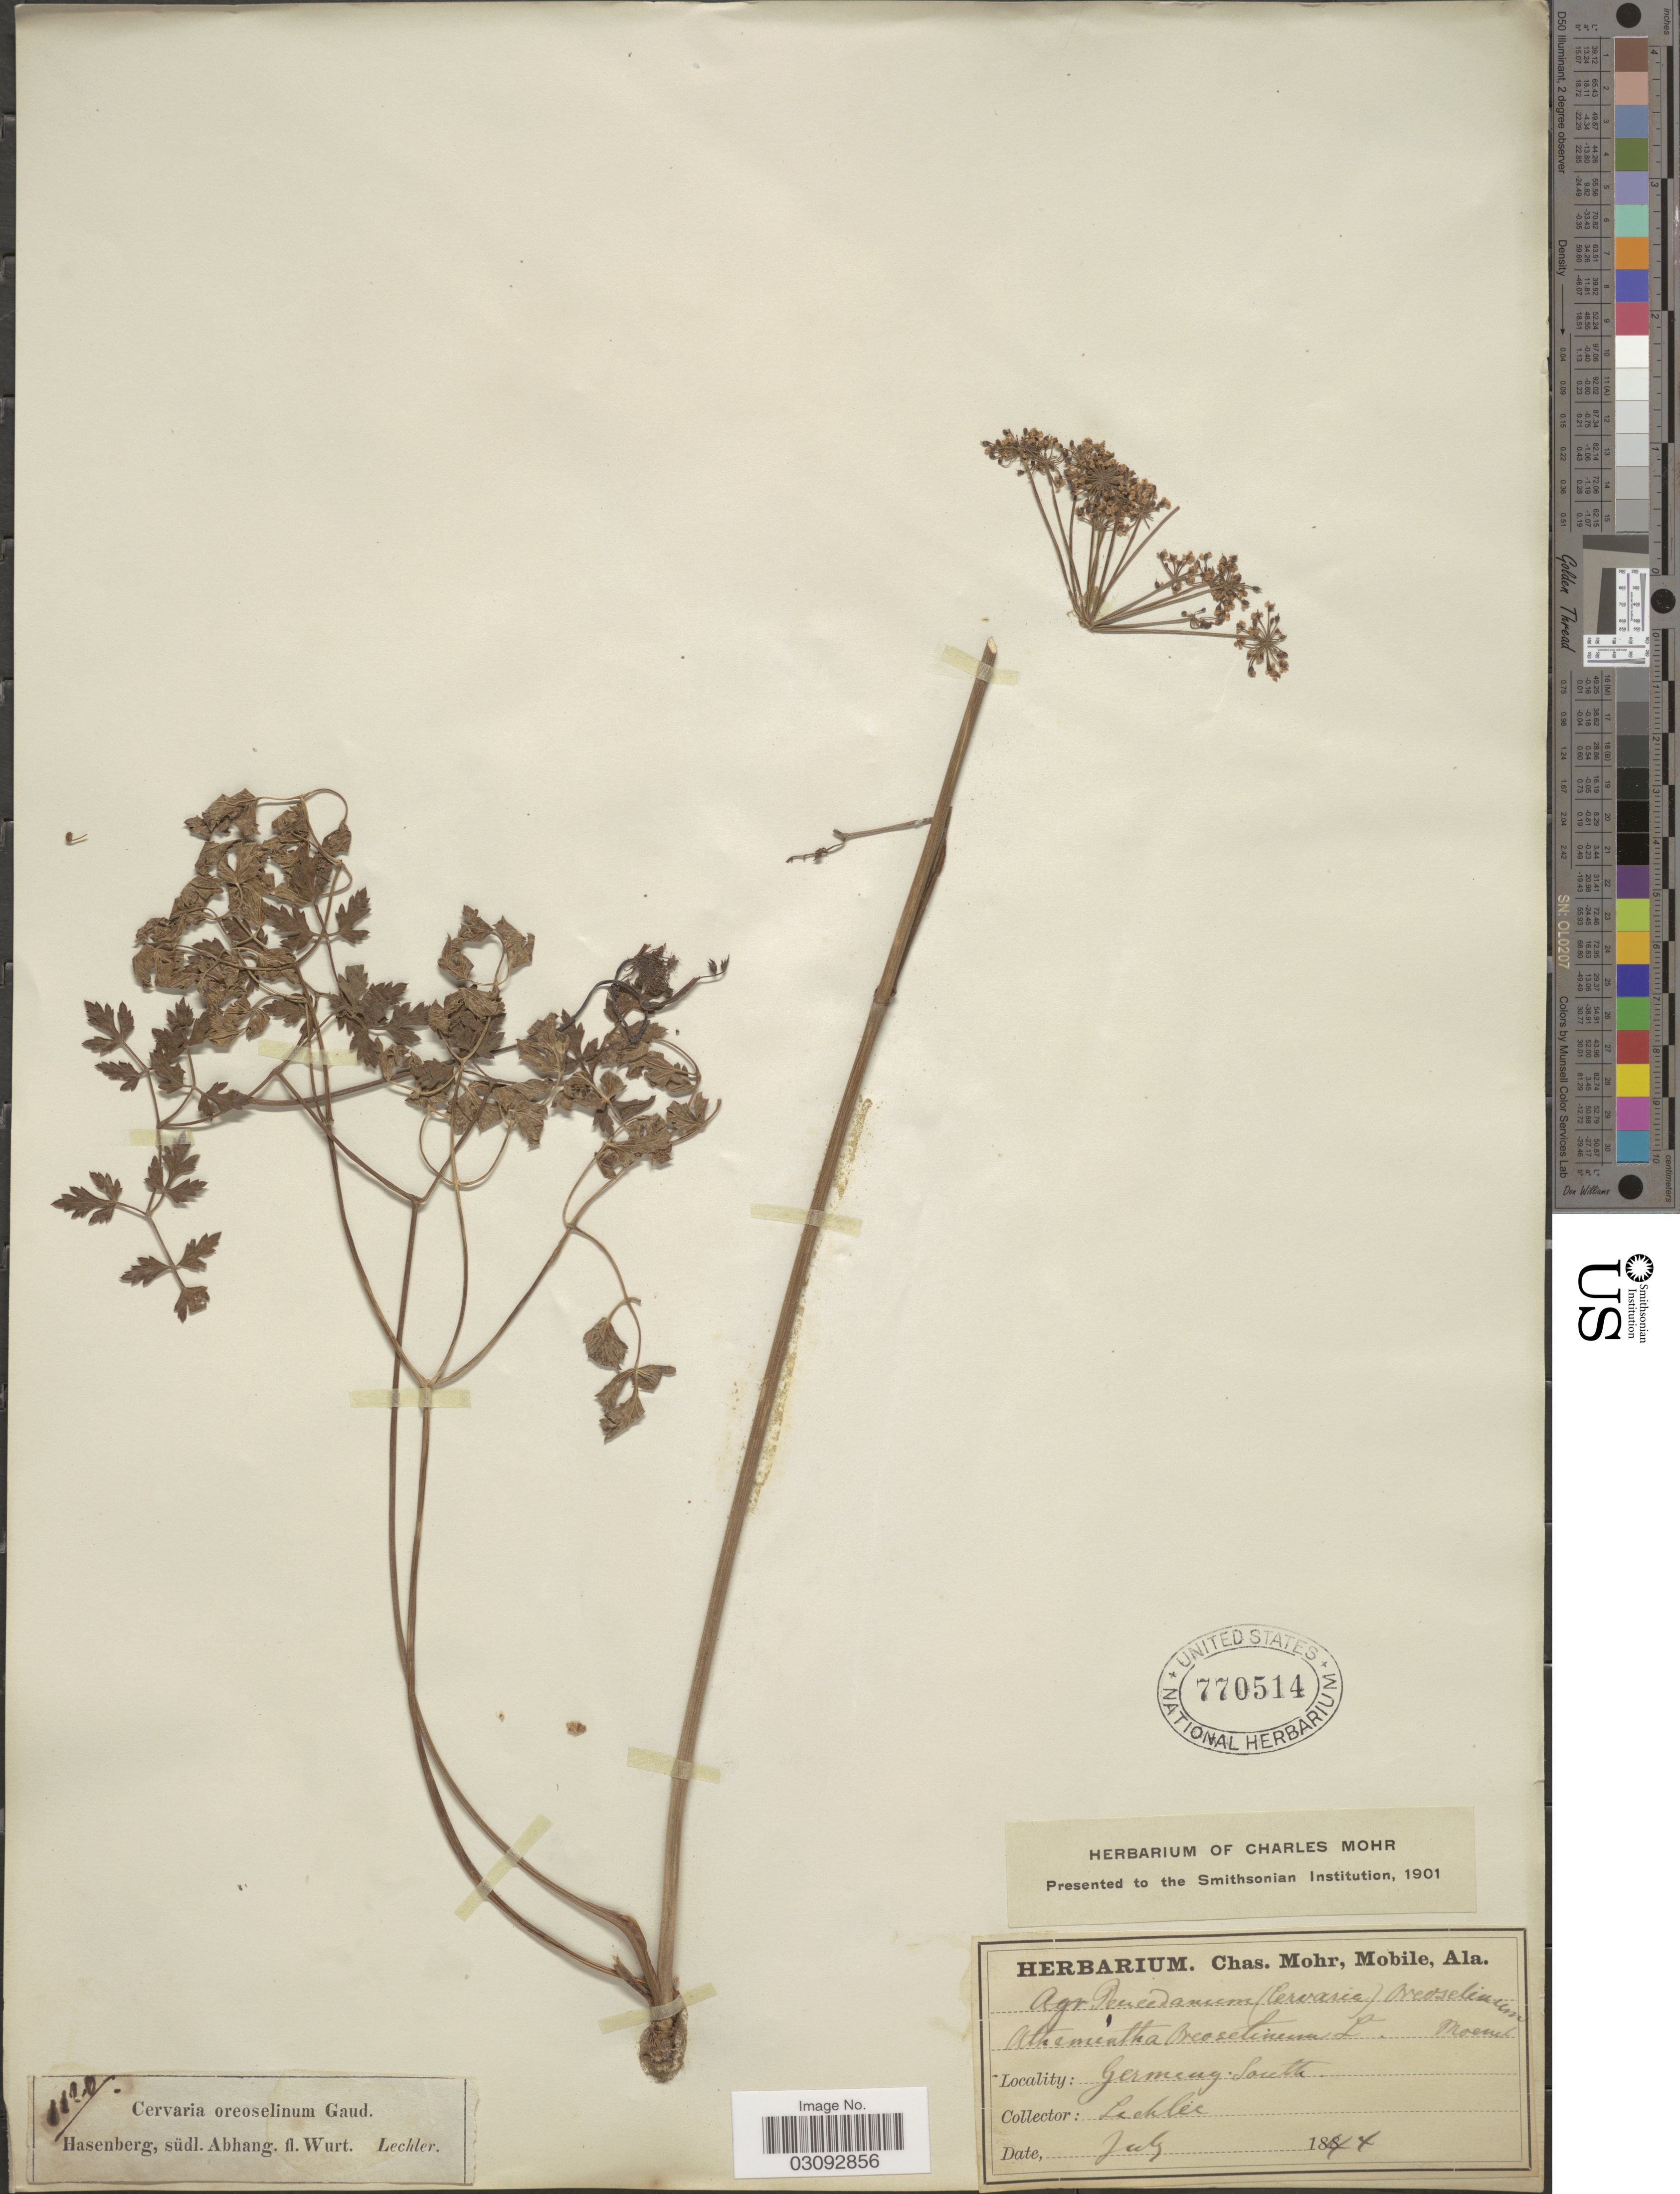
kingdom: Plantae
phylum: Tracheophyta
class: Magnoliopsida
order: Apiales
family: Apiaceae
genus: Peucedanum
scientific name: Peucedanum oreoselinum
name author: (L.) Moench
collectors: -. Lechler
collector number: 1100*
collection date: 1844-07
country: Germany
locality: Germany South, Hasenberg, südl. Abhang. fl. Wurt.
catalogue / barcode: US 770514